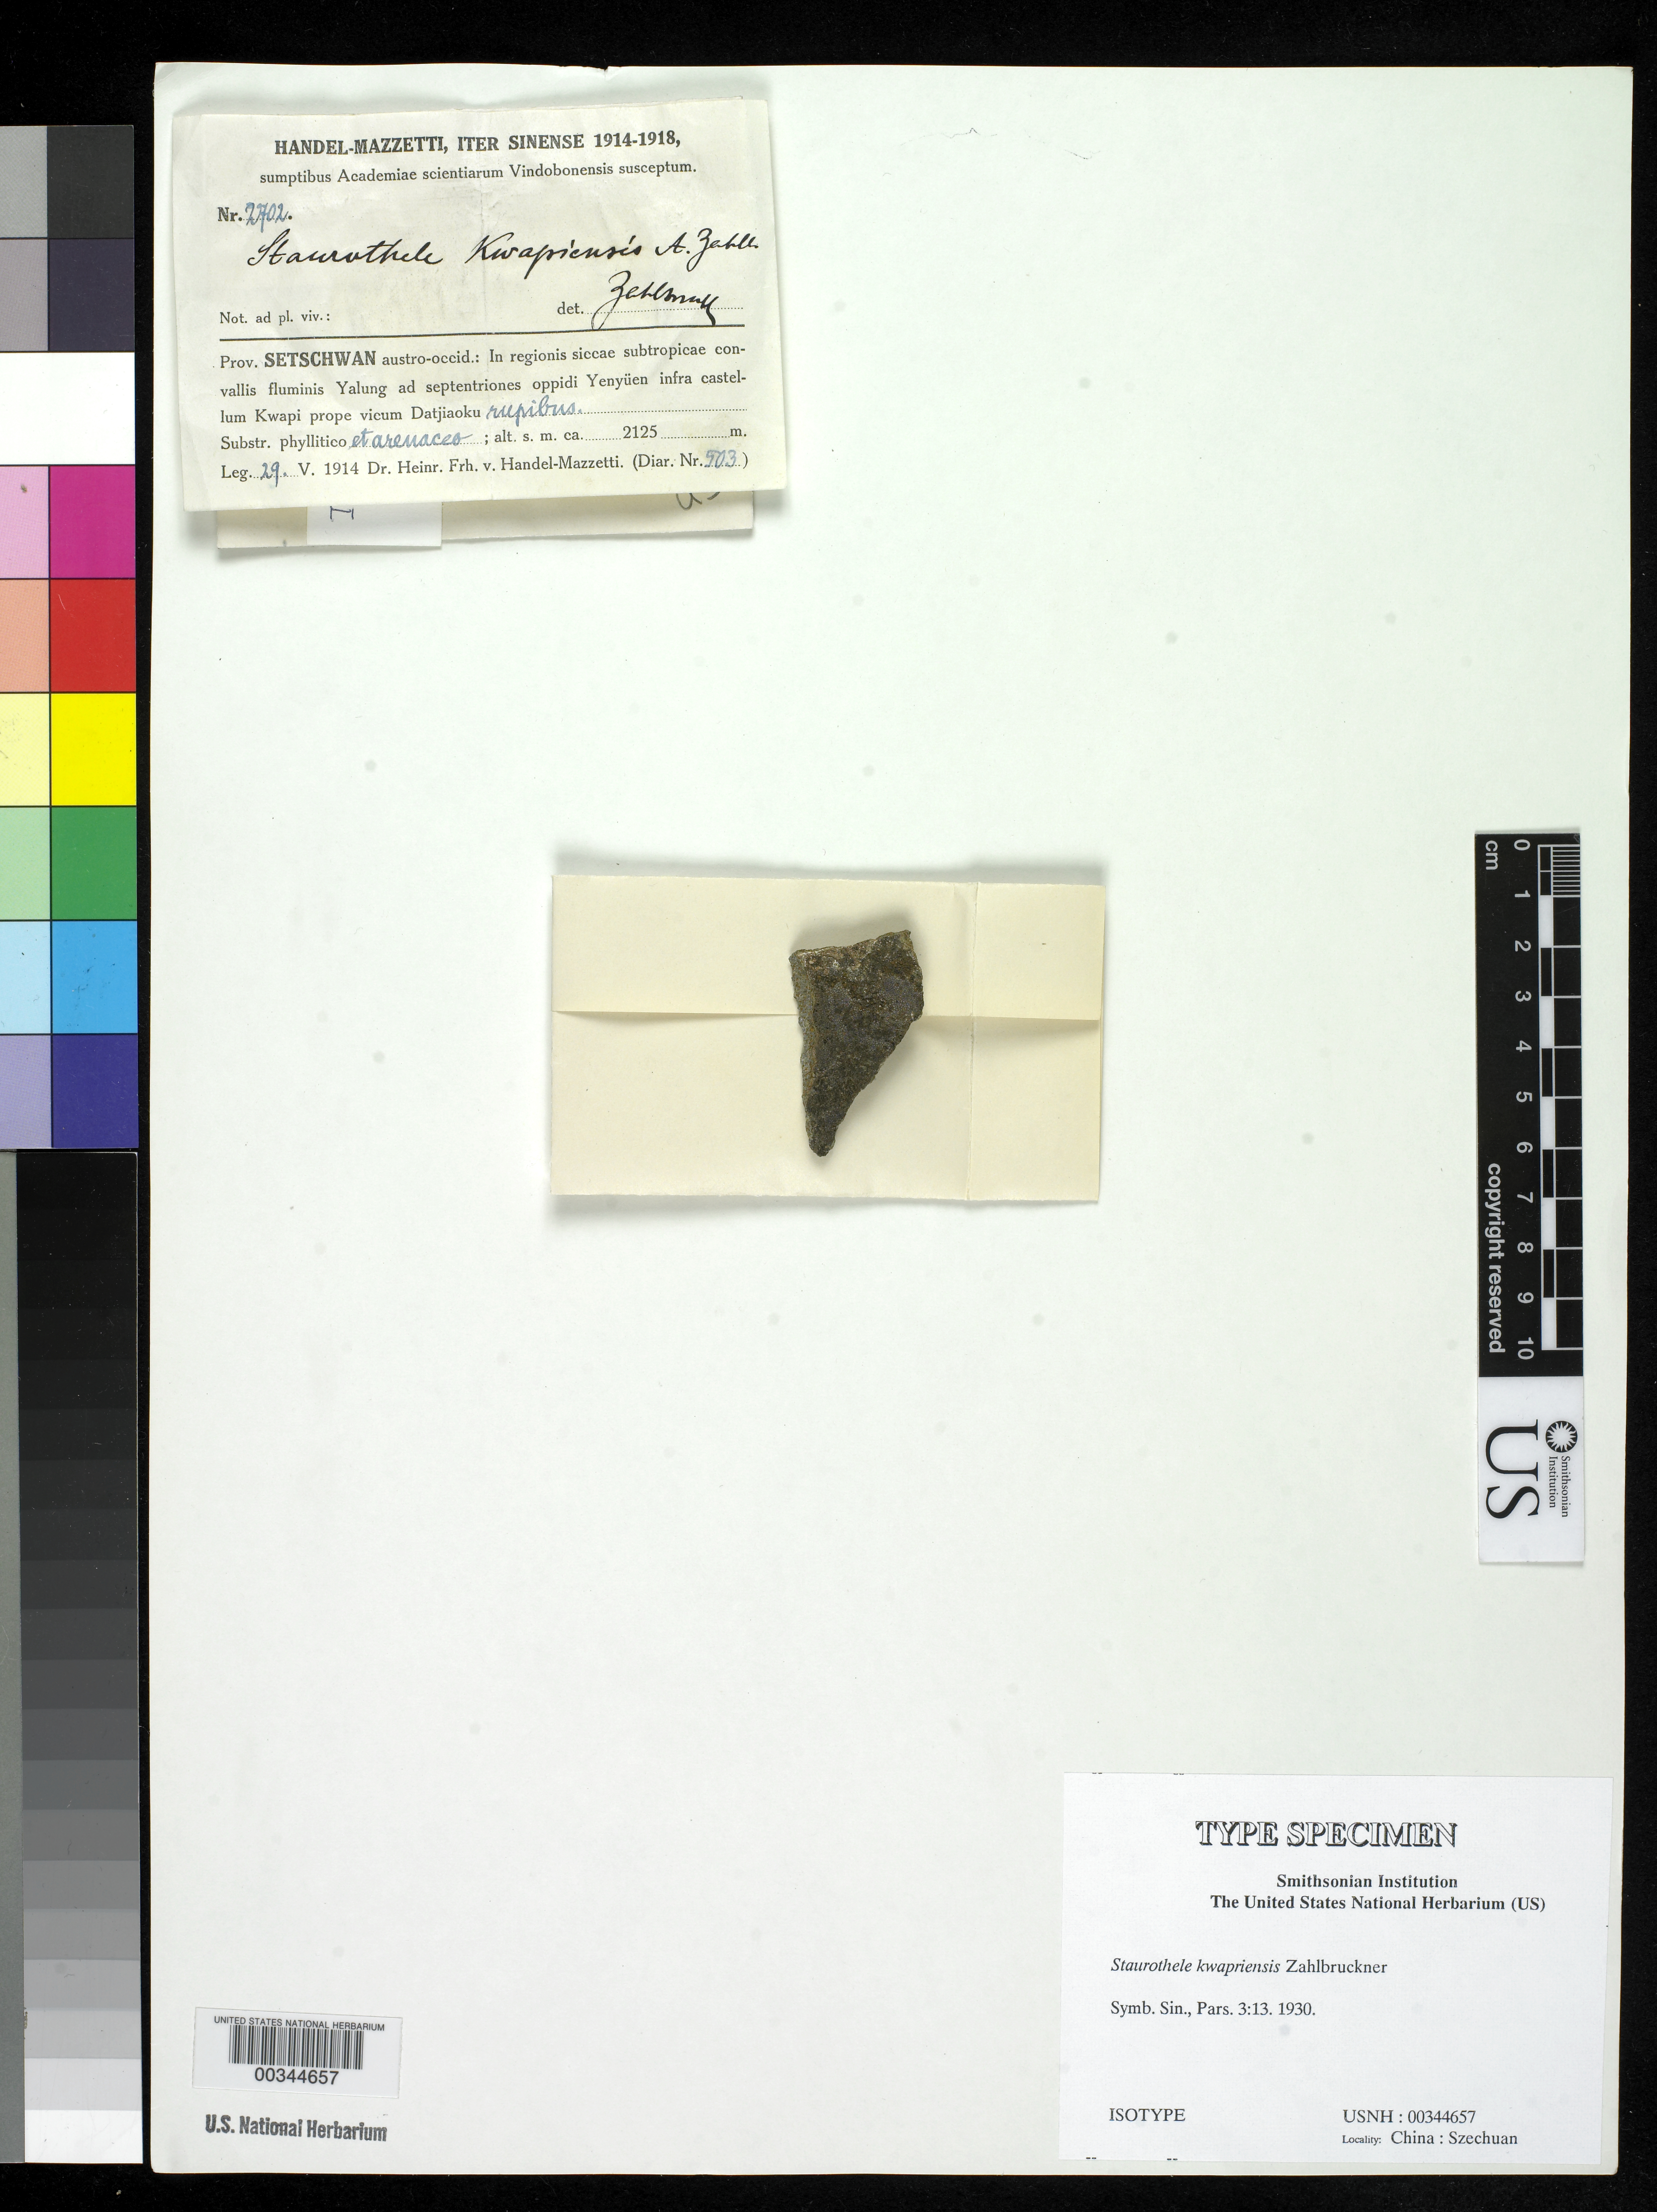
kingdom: Fungi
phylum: Ascomycota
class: Eurotiomycetes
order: Verrucariales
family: Verrucariaceae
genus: Staurothele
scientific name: Staurothele kwapiensis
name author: Zahlbr. in Hand.-Mazz.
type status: Isotype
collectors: H. Handel-Mazzetti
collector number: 2702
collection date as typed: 29 May 1914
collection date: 1914-05-29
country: China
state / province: Sichuan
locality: Yalung ad septentriones oppidi Yenuen infra Castellum Kwapi prope vicum Datjiaoku. [Yalung to the N of the town of Yenuen below Kwapi Fortress near the village of Datjiaoku.]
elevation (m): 2125